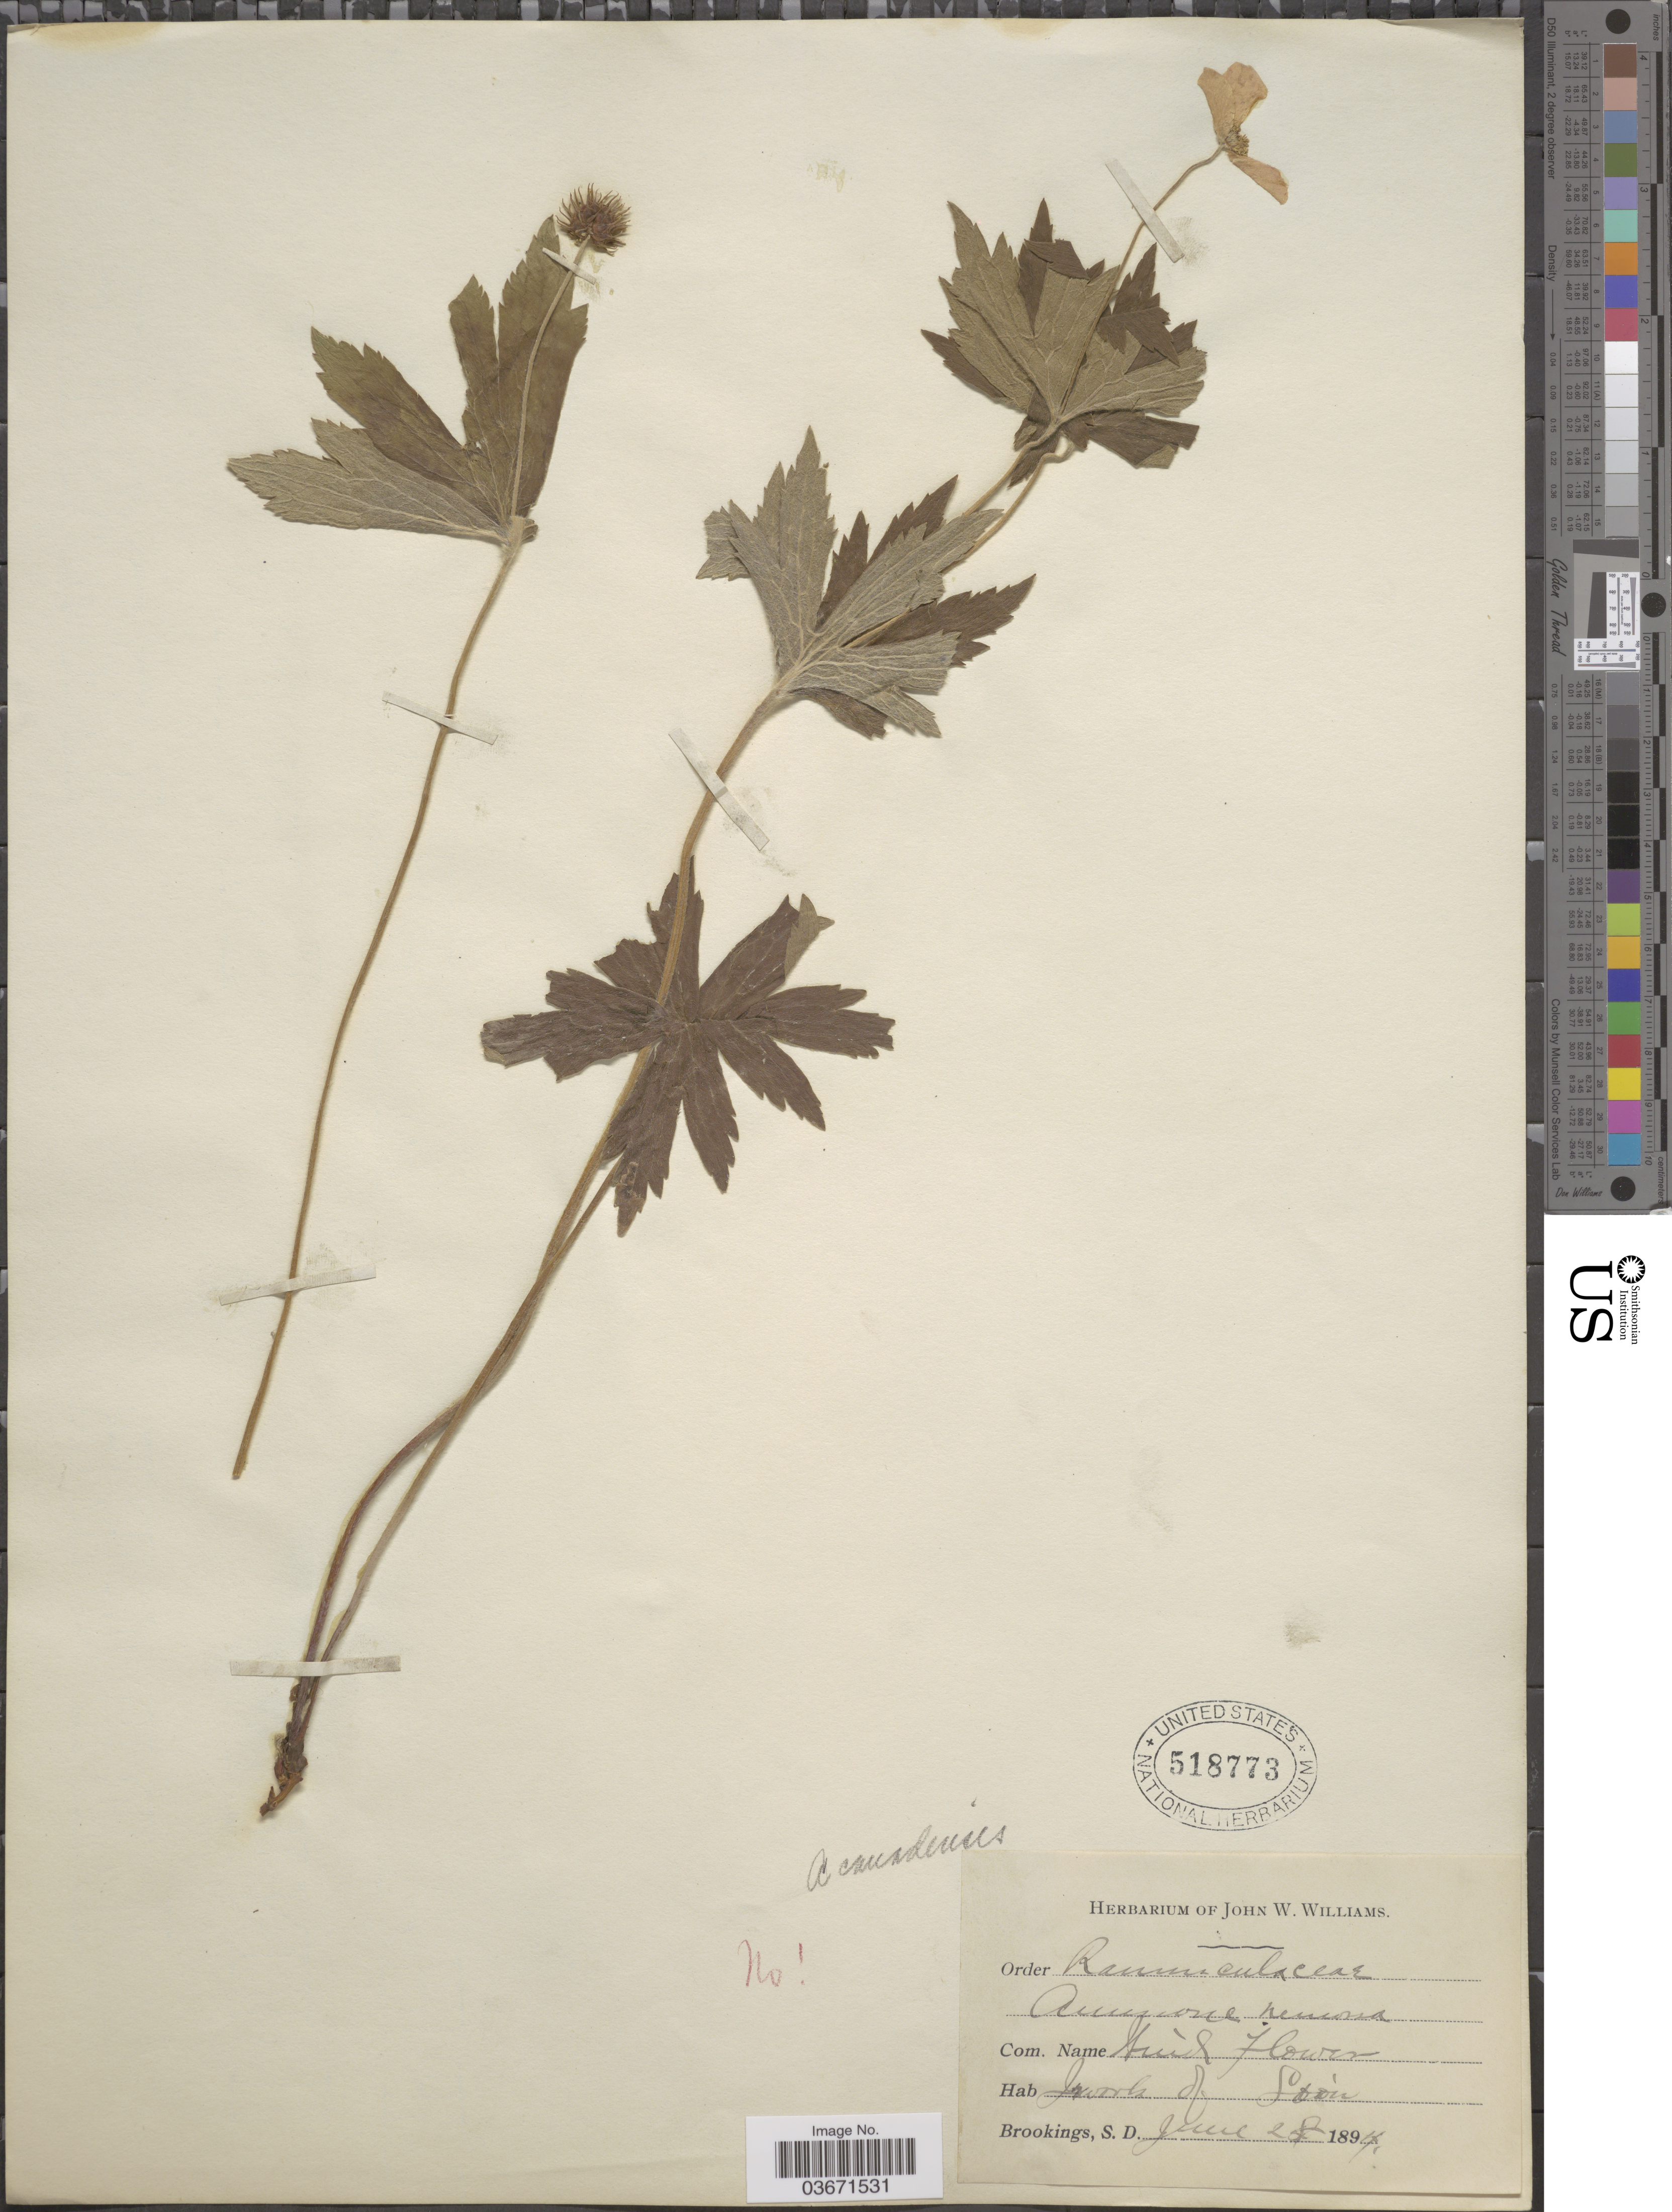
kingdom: Plantae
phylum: Tracheophyta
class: Magnoliopsida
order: Ranunculales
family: Ranunculaceae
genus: Anemone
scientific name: Anemone canadensis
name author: L.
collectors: ex herb. of John W. Williams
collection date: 1894-06-28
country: United States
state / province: South Dakota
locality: Woods of Stin [interpreted]. Brookings.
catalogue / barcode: US 518773